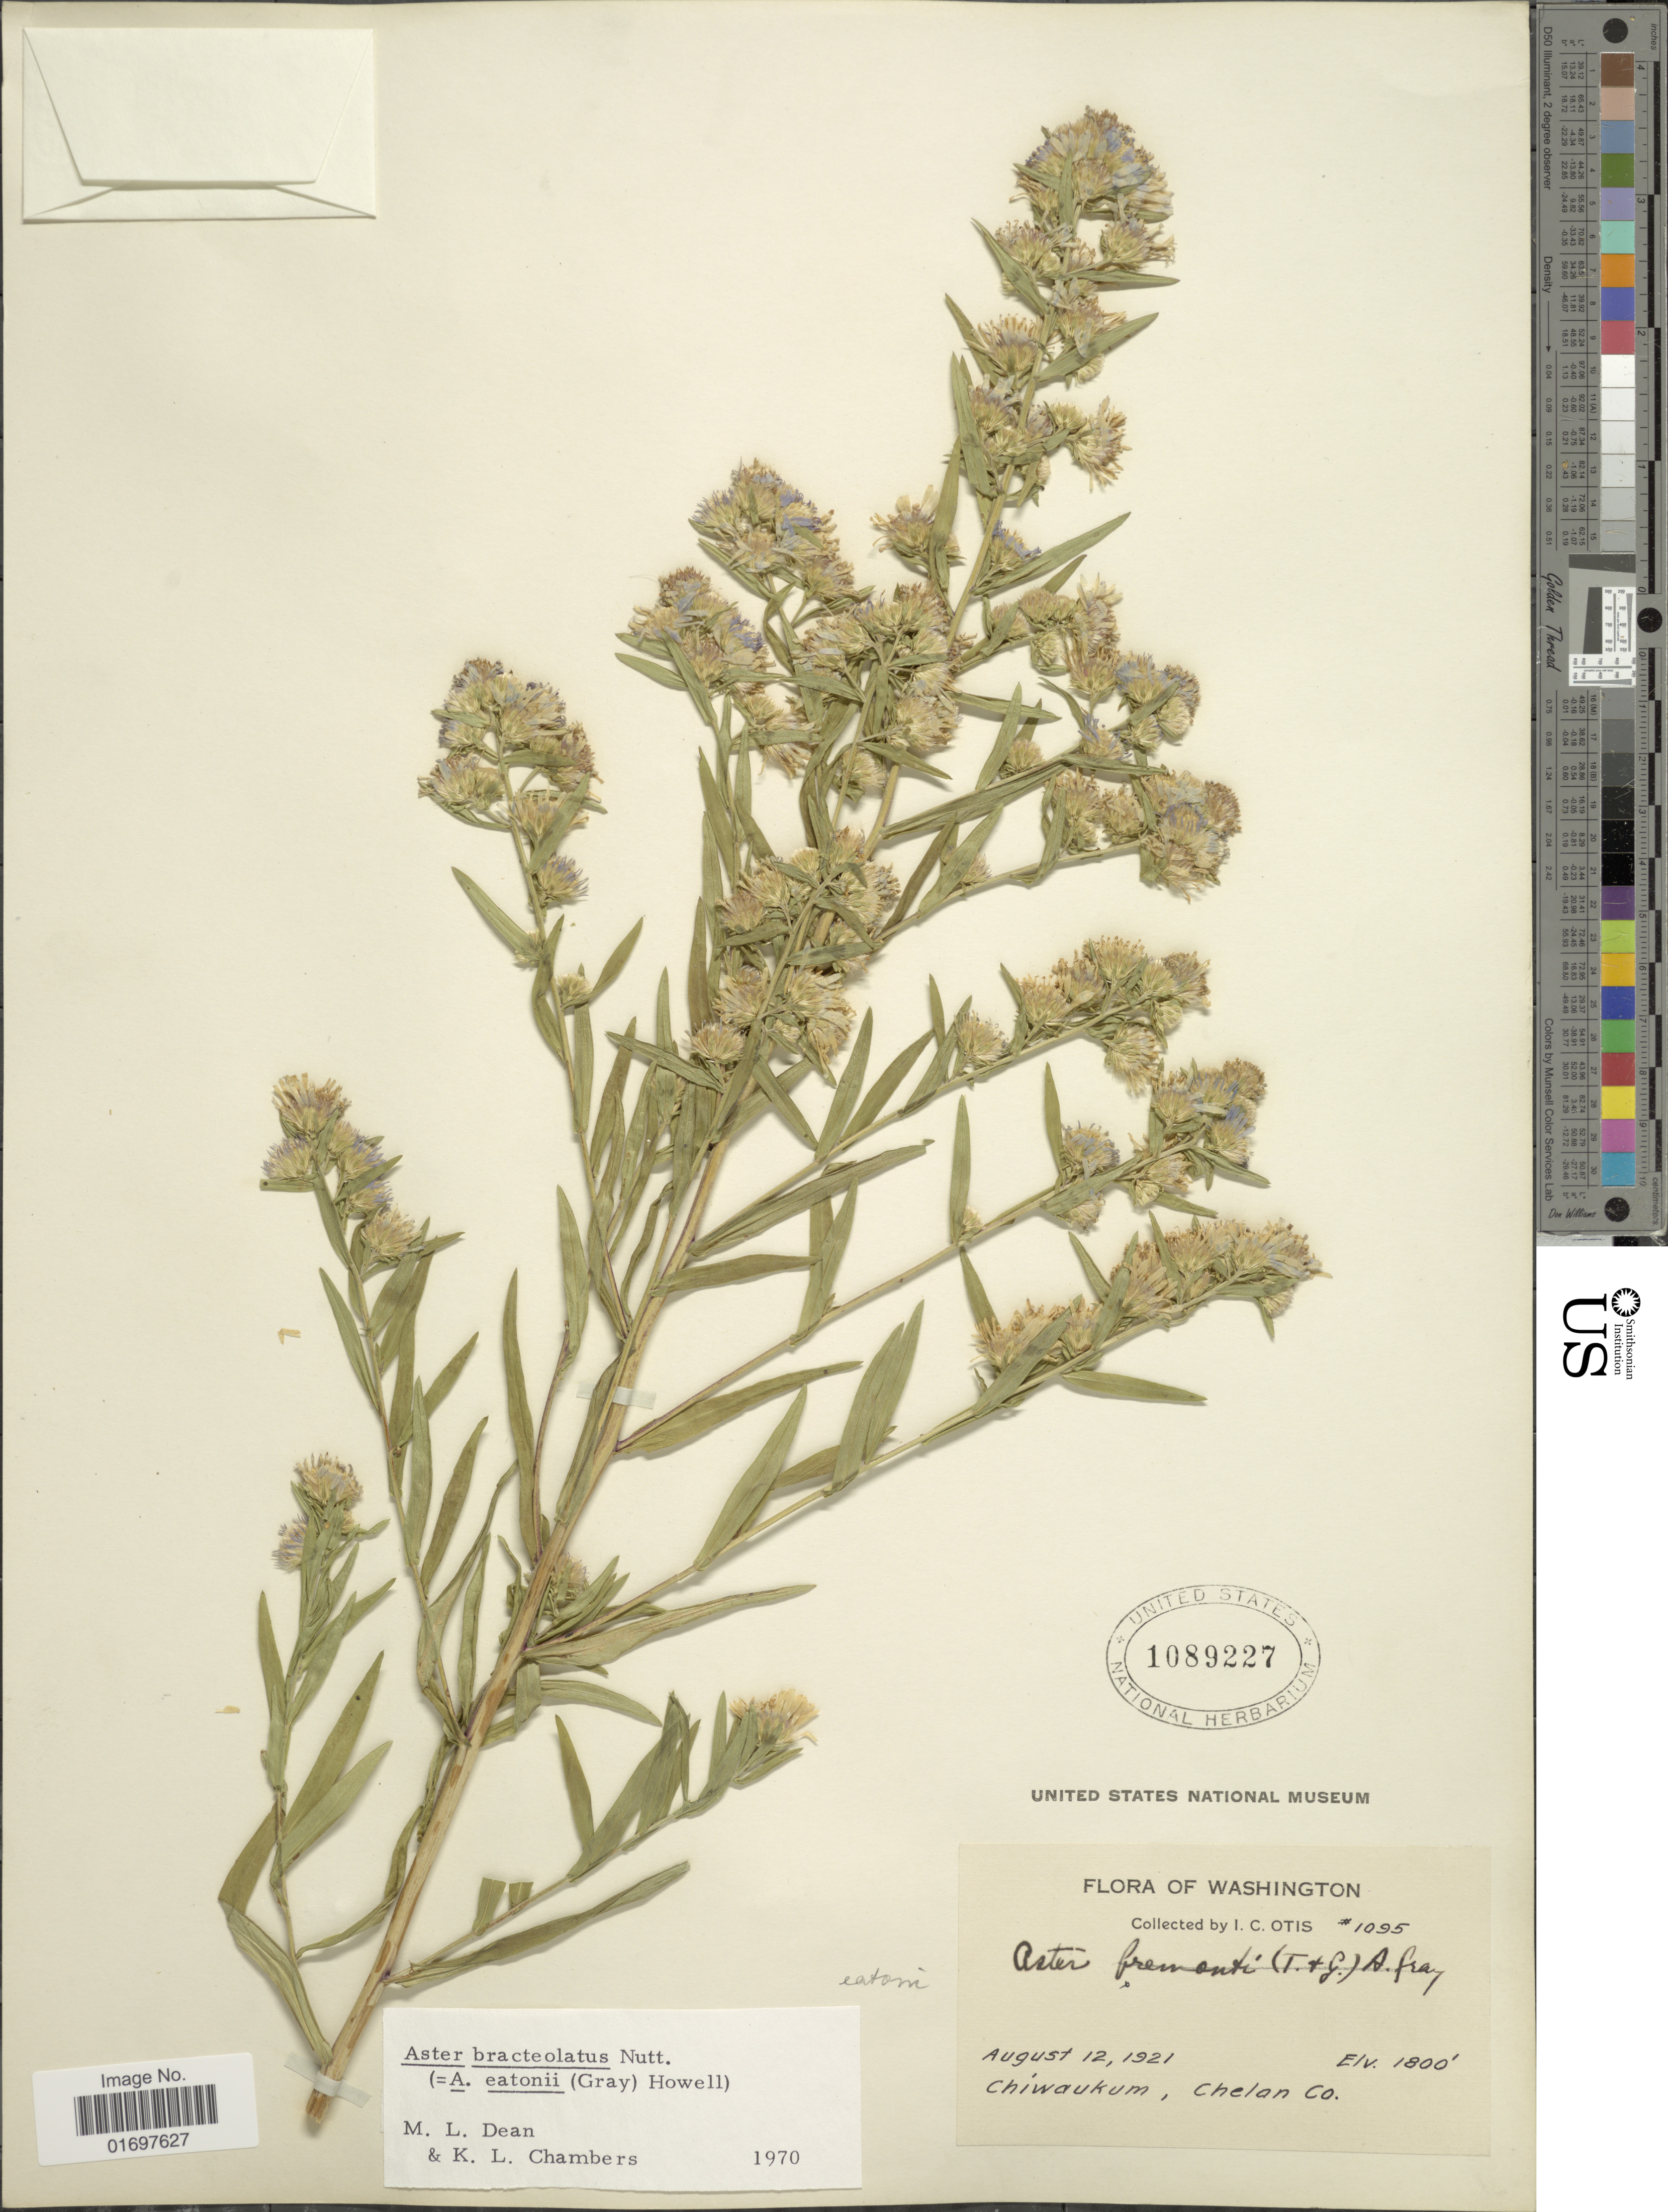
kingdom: Plantae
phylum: Tracheophyta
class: Magnoliopsida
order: Asterales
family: Asteraceae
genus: Symphyotrichum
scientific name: Symphyotrichum bracteolatum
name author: (Nutt.) G.L. Nesom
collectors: I. C. Otis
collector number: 1095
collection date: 1921-08-12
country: United States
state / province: Washington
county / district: Chelan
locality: Chiwaukum, Chelan Co. Washington.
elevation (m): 549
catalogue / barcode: US 1089227